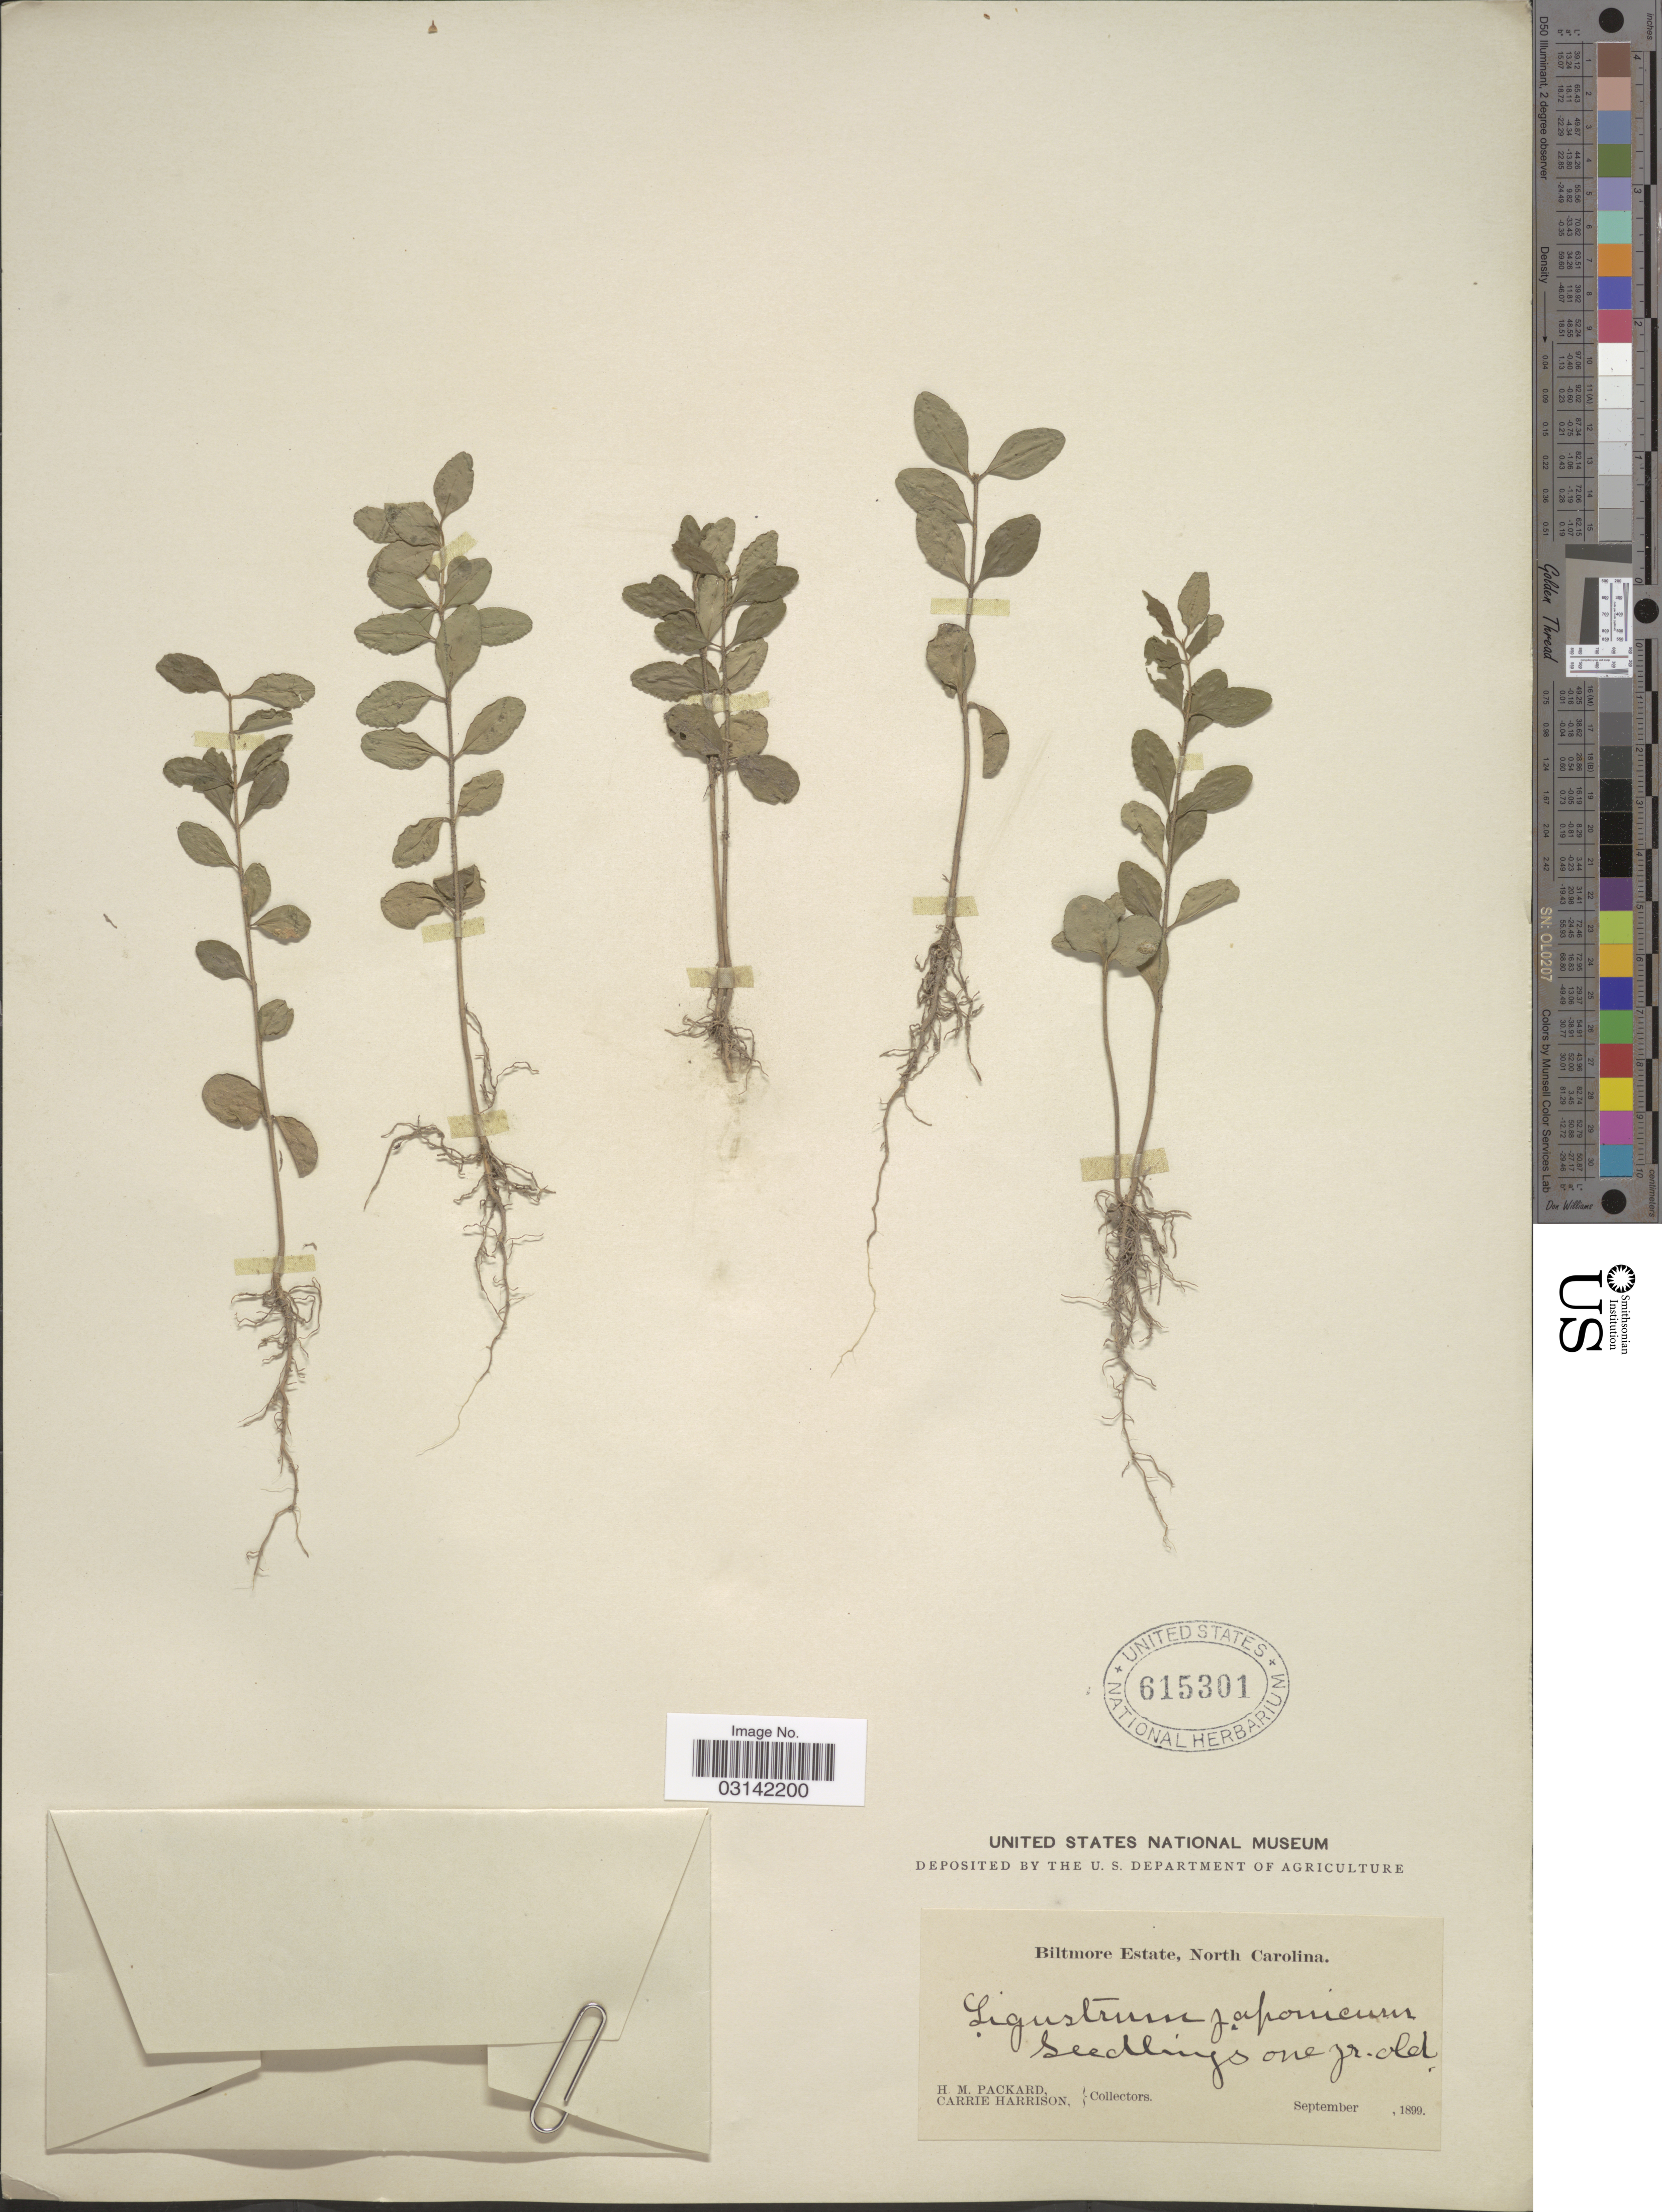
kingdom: Plantae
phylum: Tracheophyta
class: Magnoliopsida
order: Lamiales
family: Oleaceae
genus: Ligustrum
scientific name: Ligustrum vulgare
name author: L.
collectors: H. Packard & C. Harrison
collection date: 1899-09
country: United States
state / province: North Carolina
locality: Biltmore Estate.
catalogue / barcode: US 615301